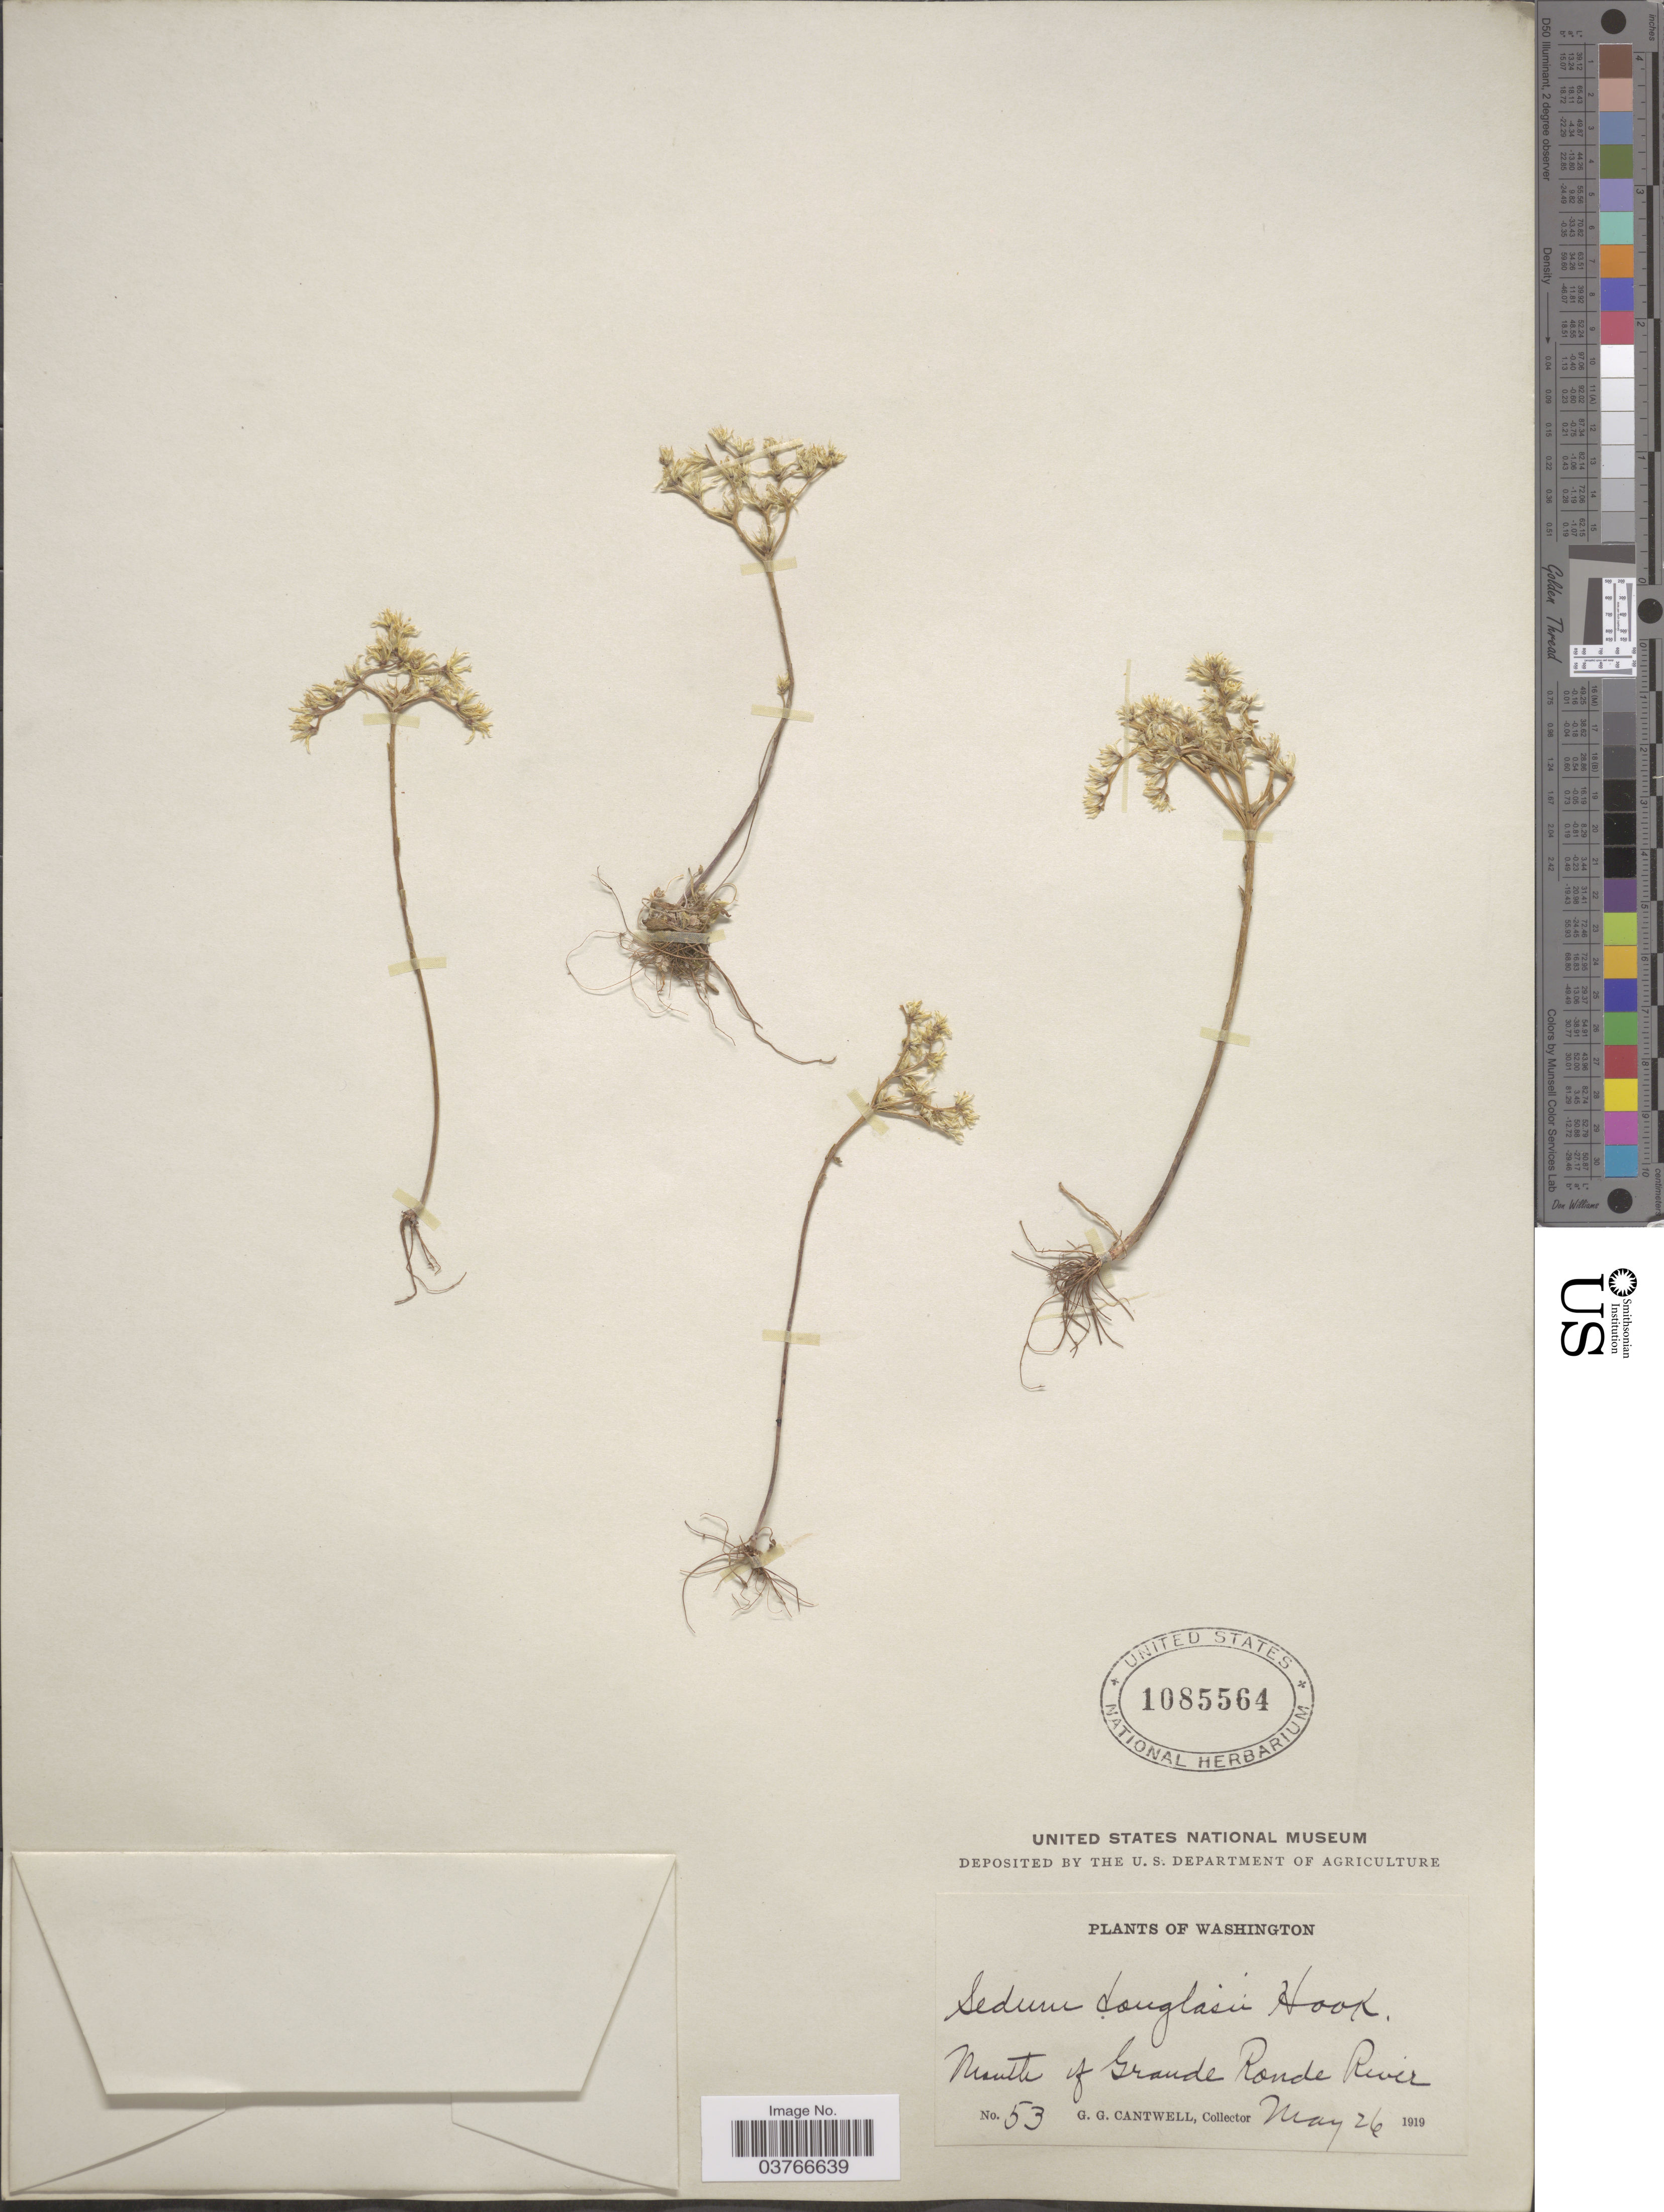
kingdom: Plantae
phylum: Tracheophyta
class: Magnoliopsida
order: Saxifragales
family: Crassulaceae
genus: Sedum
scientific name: Sedum stenopetalum var. stenopetalum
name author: Pursh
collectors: G. Cantwell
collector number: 53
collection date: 1919-05-26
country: United States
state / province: Washington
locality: Mouth of Grande Ronde River.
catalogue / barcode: US 1085564